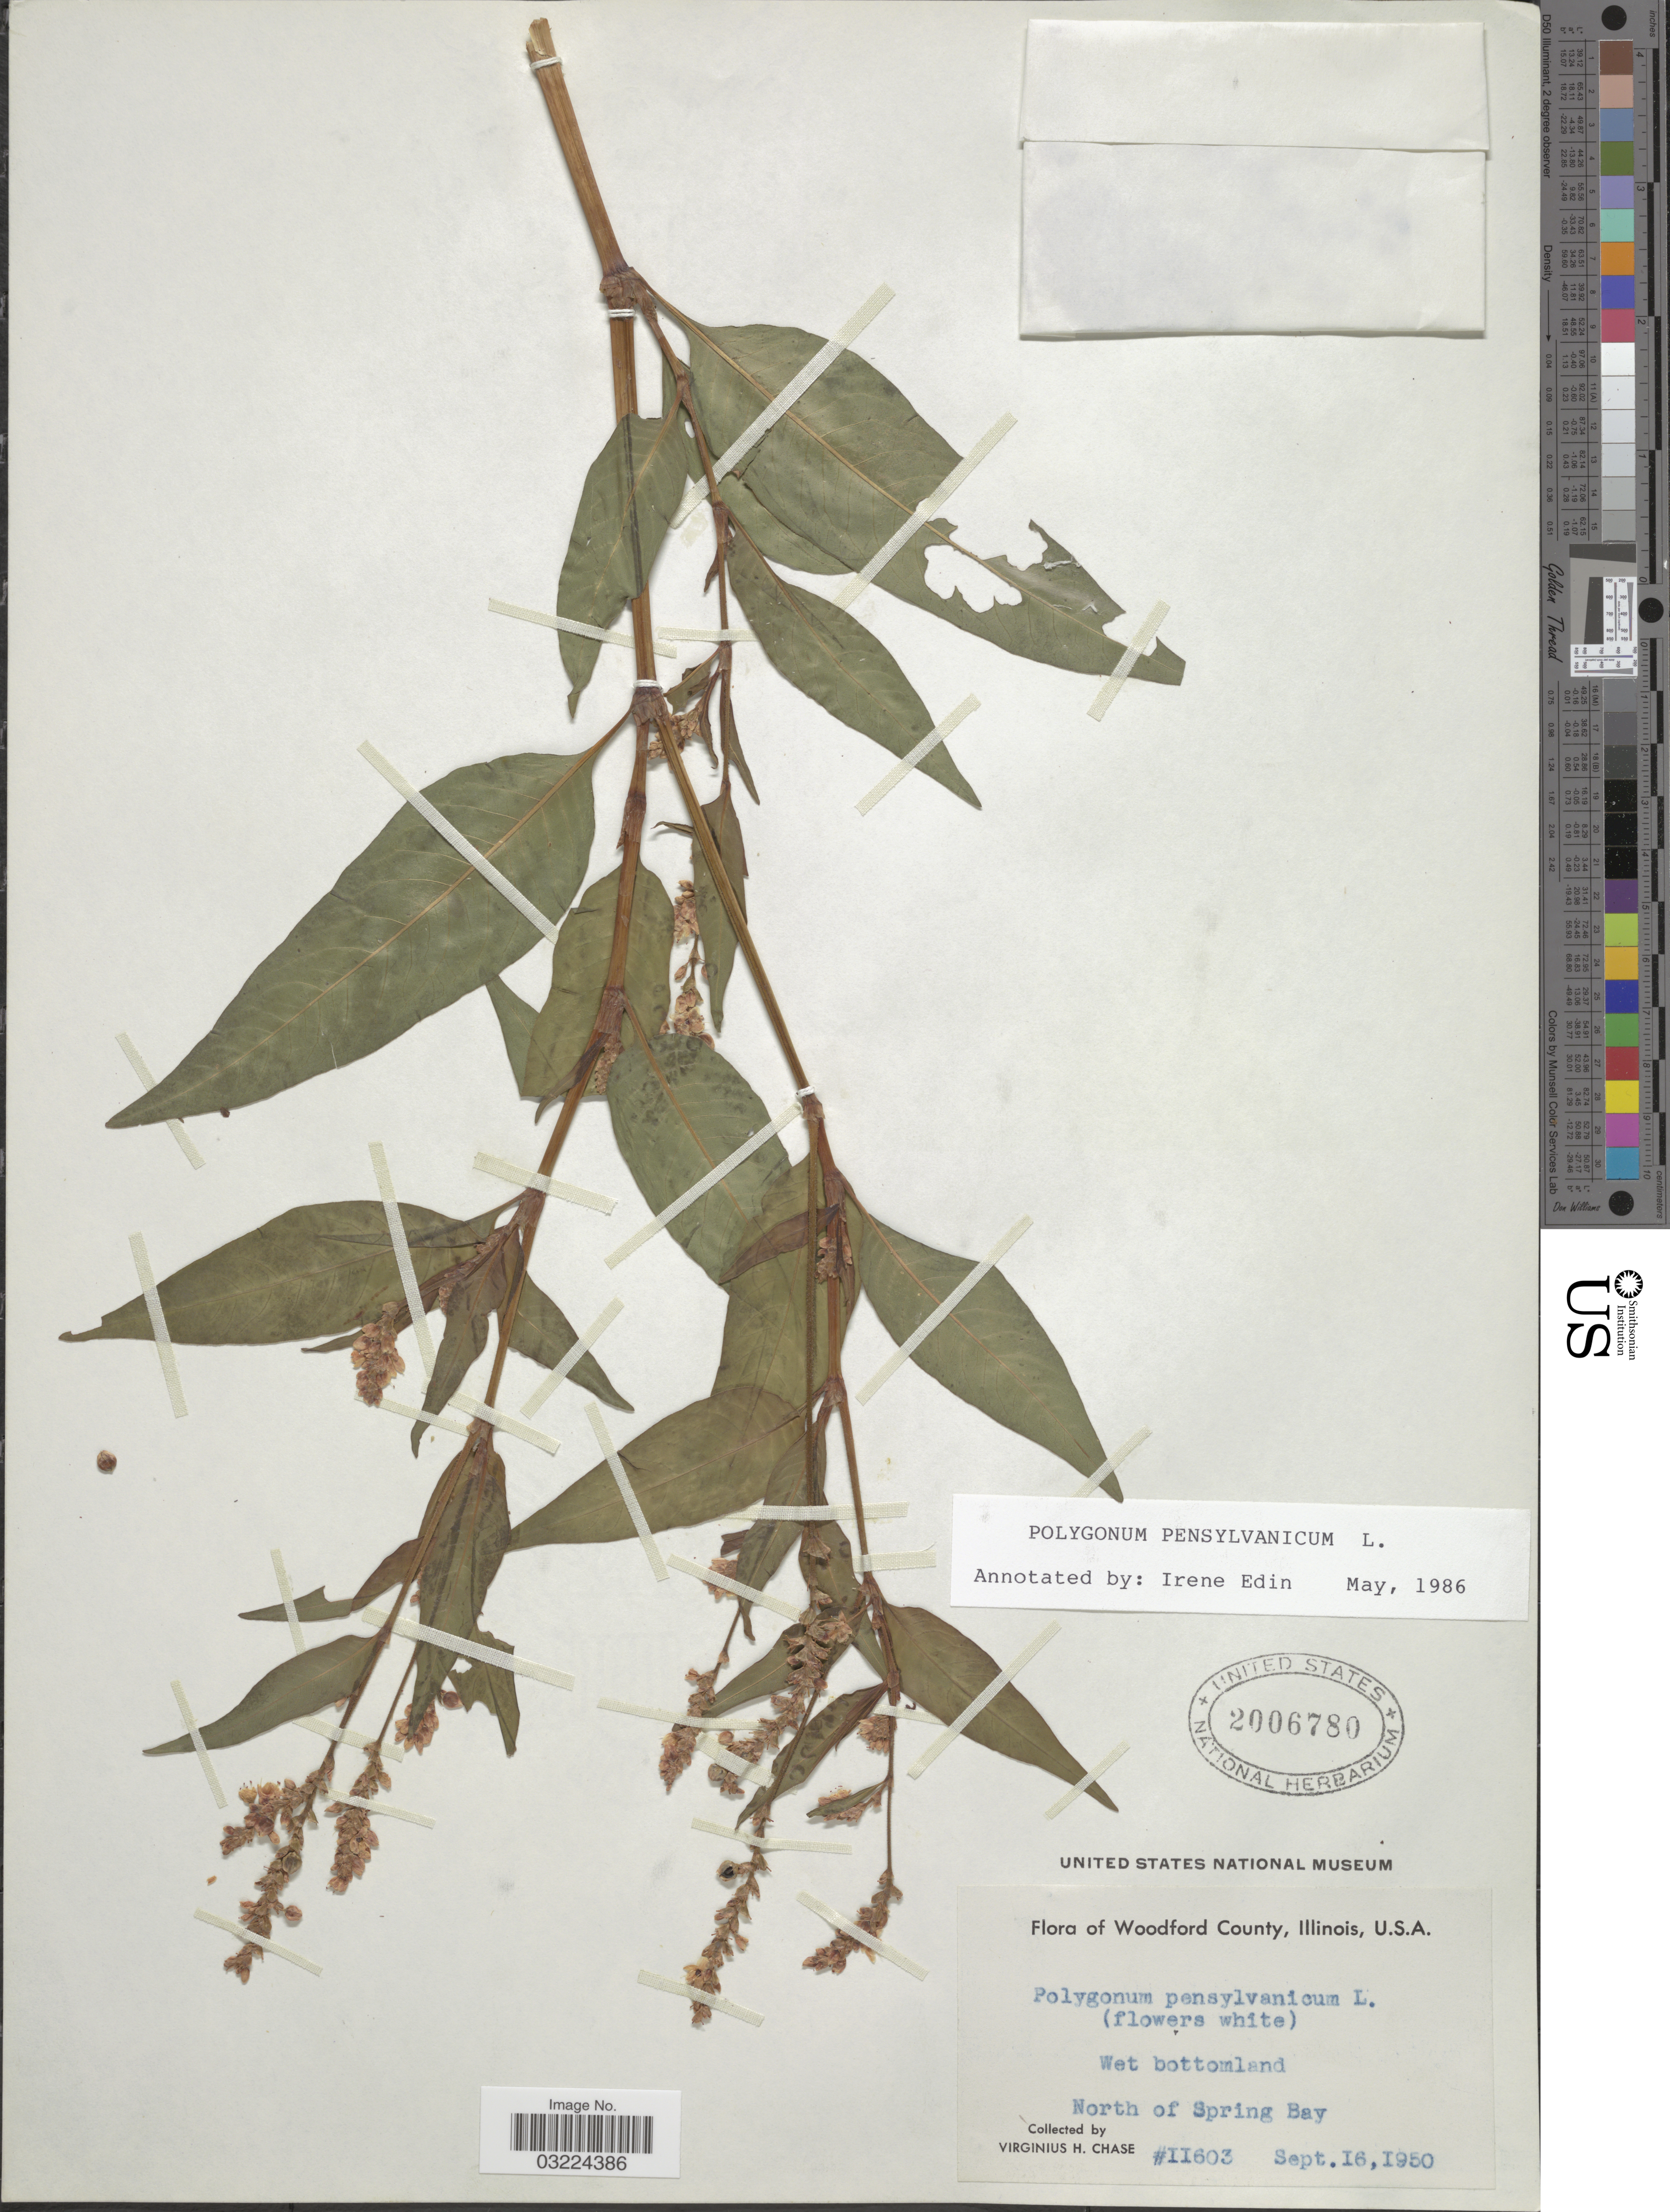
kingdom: Plantae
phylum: Tracheophyta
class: Magnoliopsida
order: Caryophyllales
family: Polygonaceae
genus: Persicaria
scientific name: Persicaria pensylvanica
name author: (L.) M. Gómez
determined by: Atha, D. E.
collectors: V. H. Chase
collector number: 11603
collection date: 1950-09-16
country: United States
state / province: Illinois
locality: Woodford County, U.S.A. North of Spring Bay.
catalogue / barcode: US 2006780